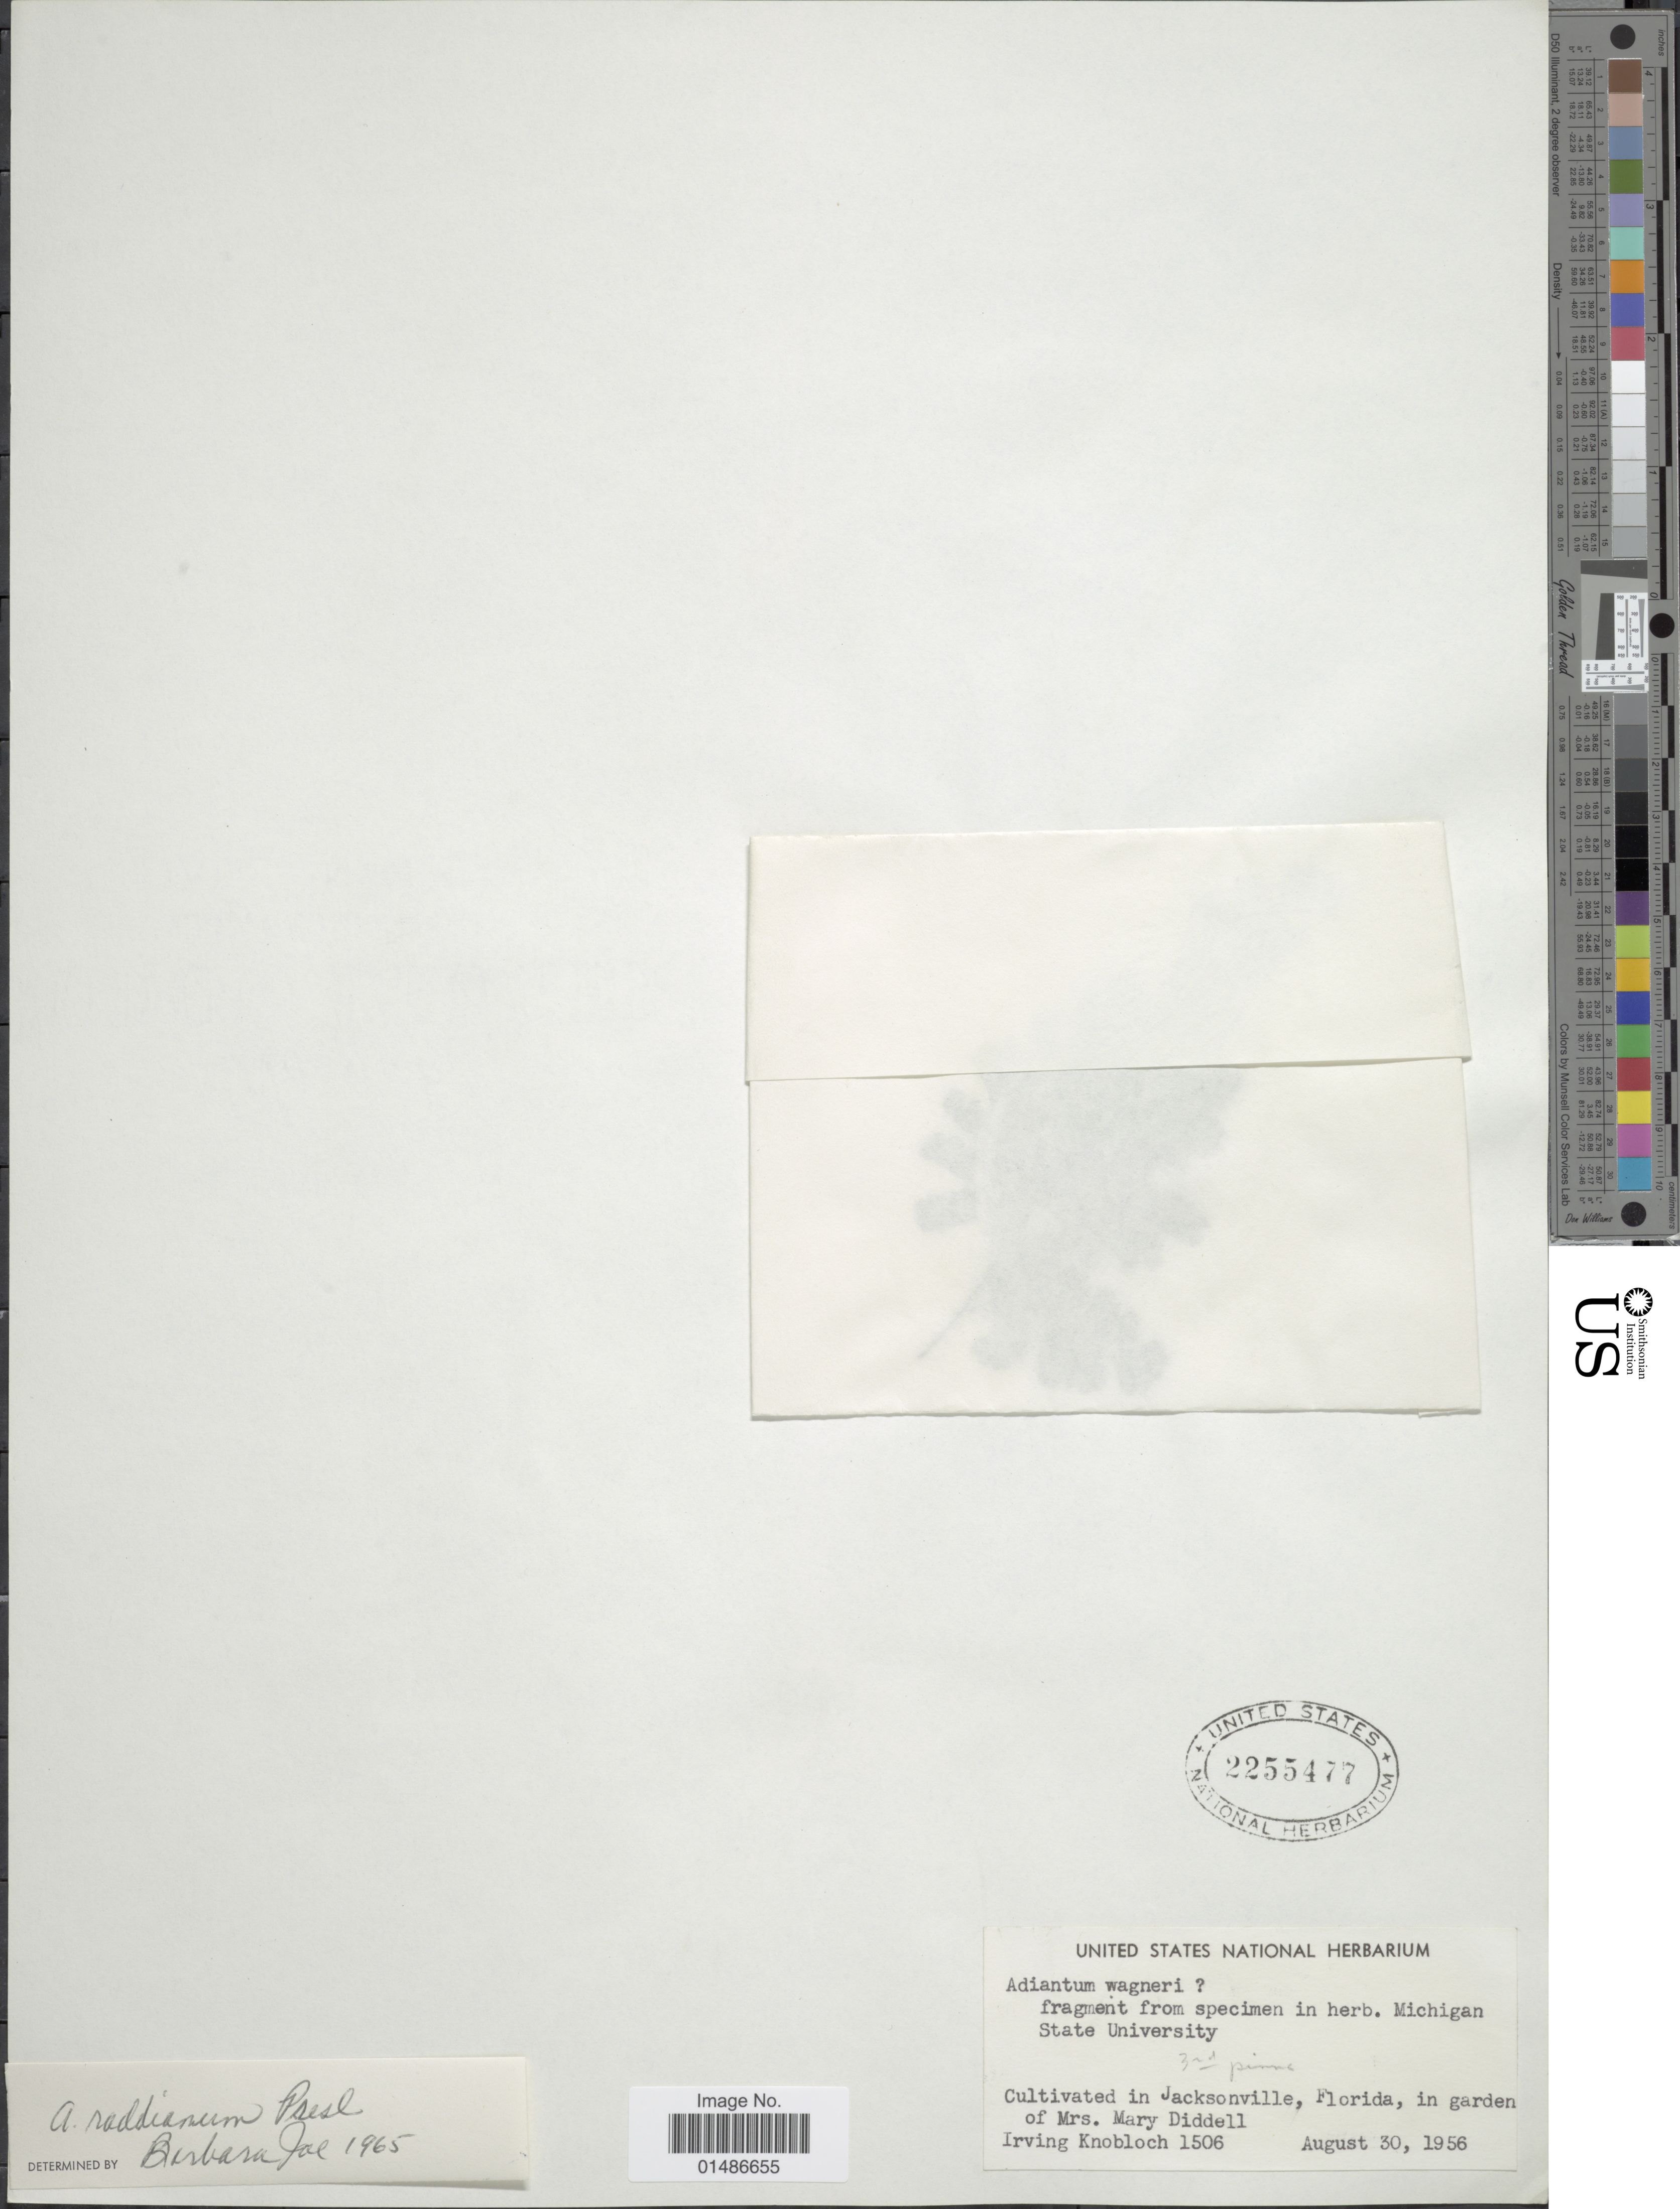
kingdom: Plantae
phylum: Tracheophyta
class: Polypodiopsida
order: Polypodiales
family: Pteridaceae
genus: Adiantum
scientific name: Adiantum raddianum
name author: C. Presl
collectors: I. W. Knobloch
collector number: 1506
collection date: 1956-08-30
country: United States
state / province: Florida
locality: Cultivated in Jacksonville, Florida, in garden of Mrs. Mary Diddell.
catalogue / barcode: US 2255477